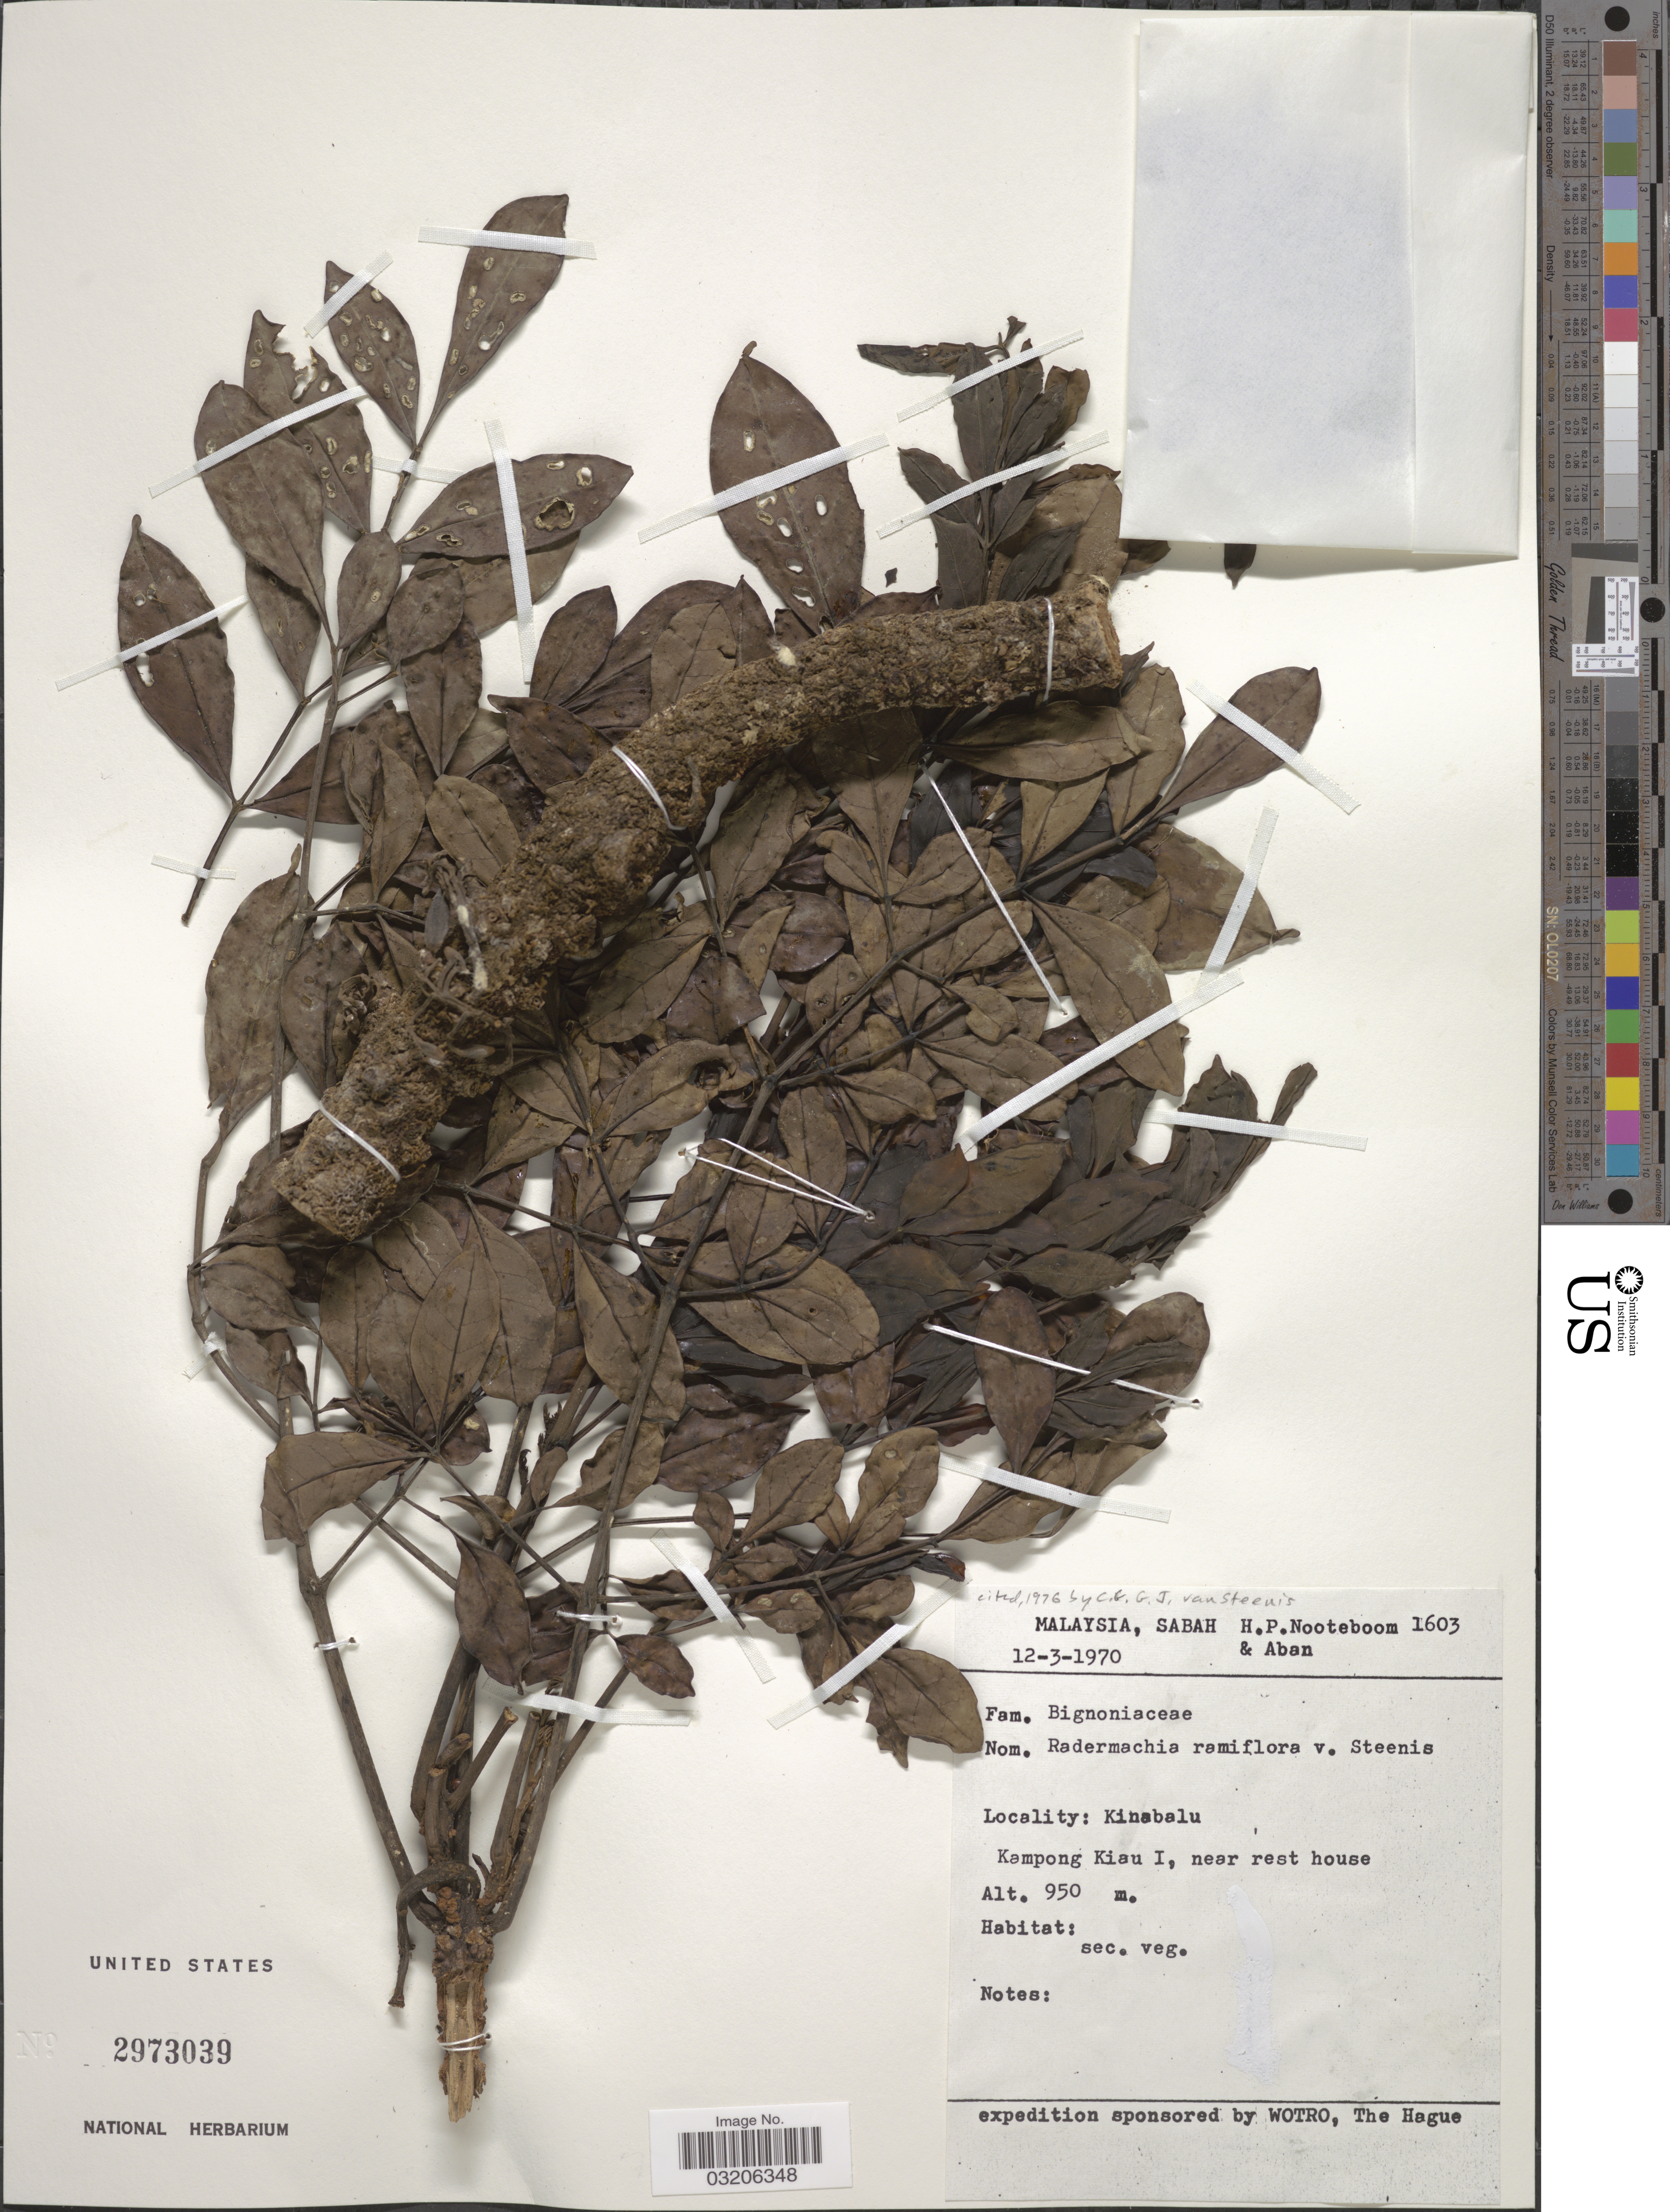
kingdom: Plantae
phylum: Tracheophyta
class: Magnoliopsida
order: Lamiales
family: Bignoniaceae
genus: Radermachera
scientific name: Radermachera ramiflora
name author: Steenis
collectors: H. P. Nooteboom & -- Aban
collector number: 1603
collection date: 1970-03-12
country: Malaysia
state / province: Sabah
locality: Kinabalu. Kampong Kiau I, near rest house.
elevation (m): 950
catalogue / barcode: US 2973039